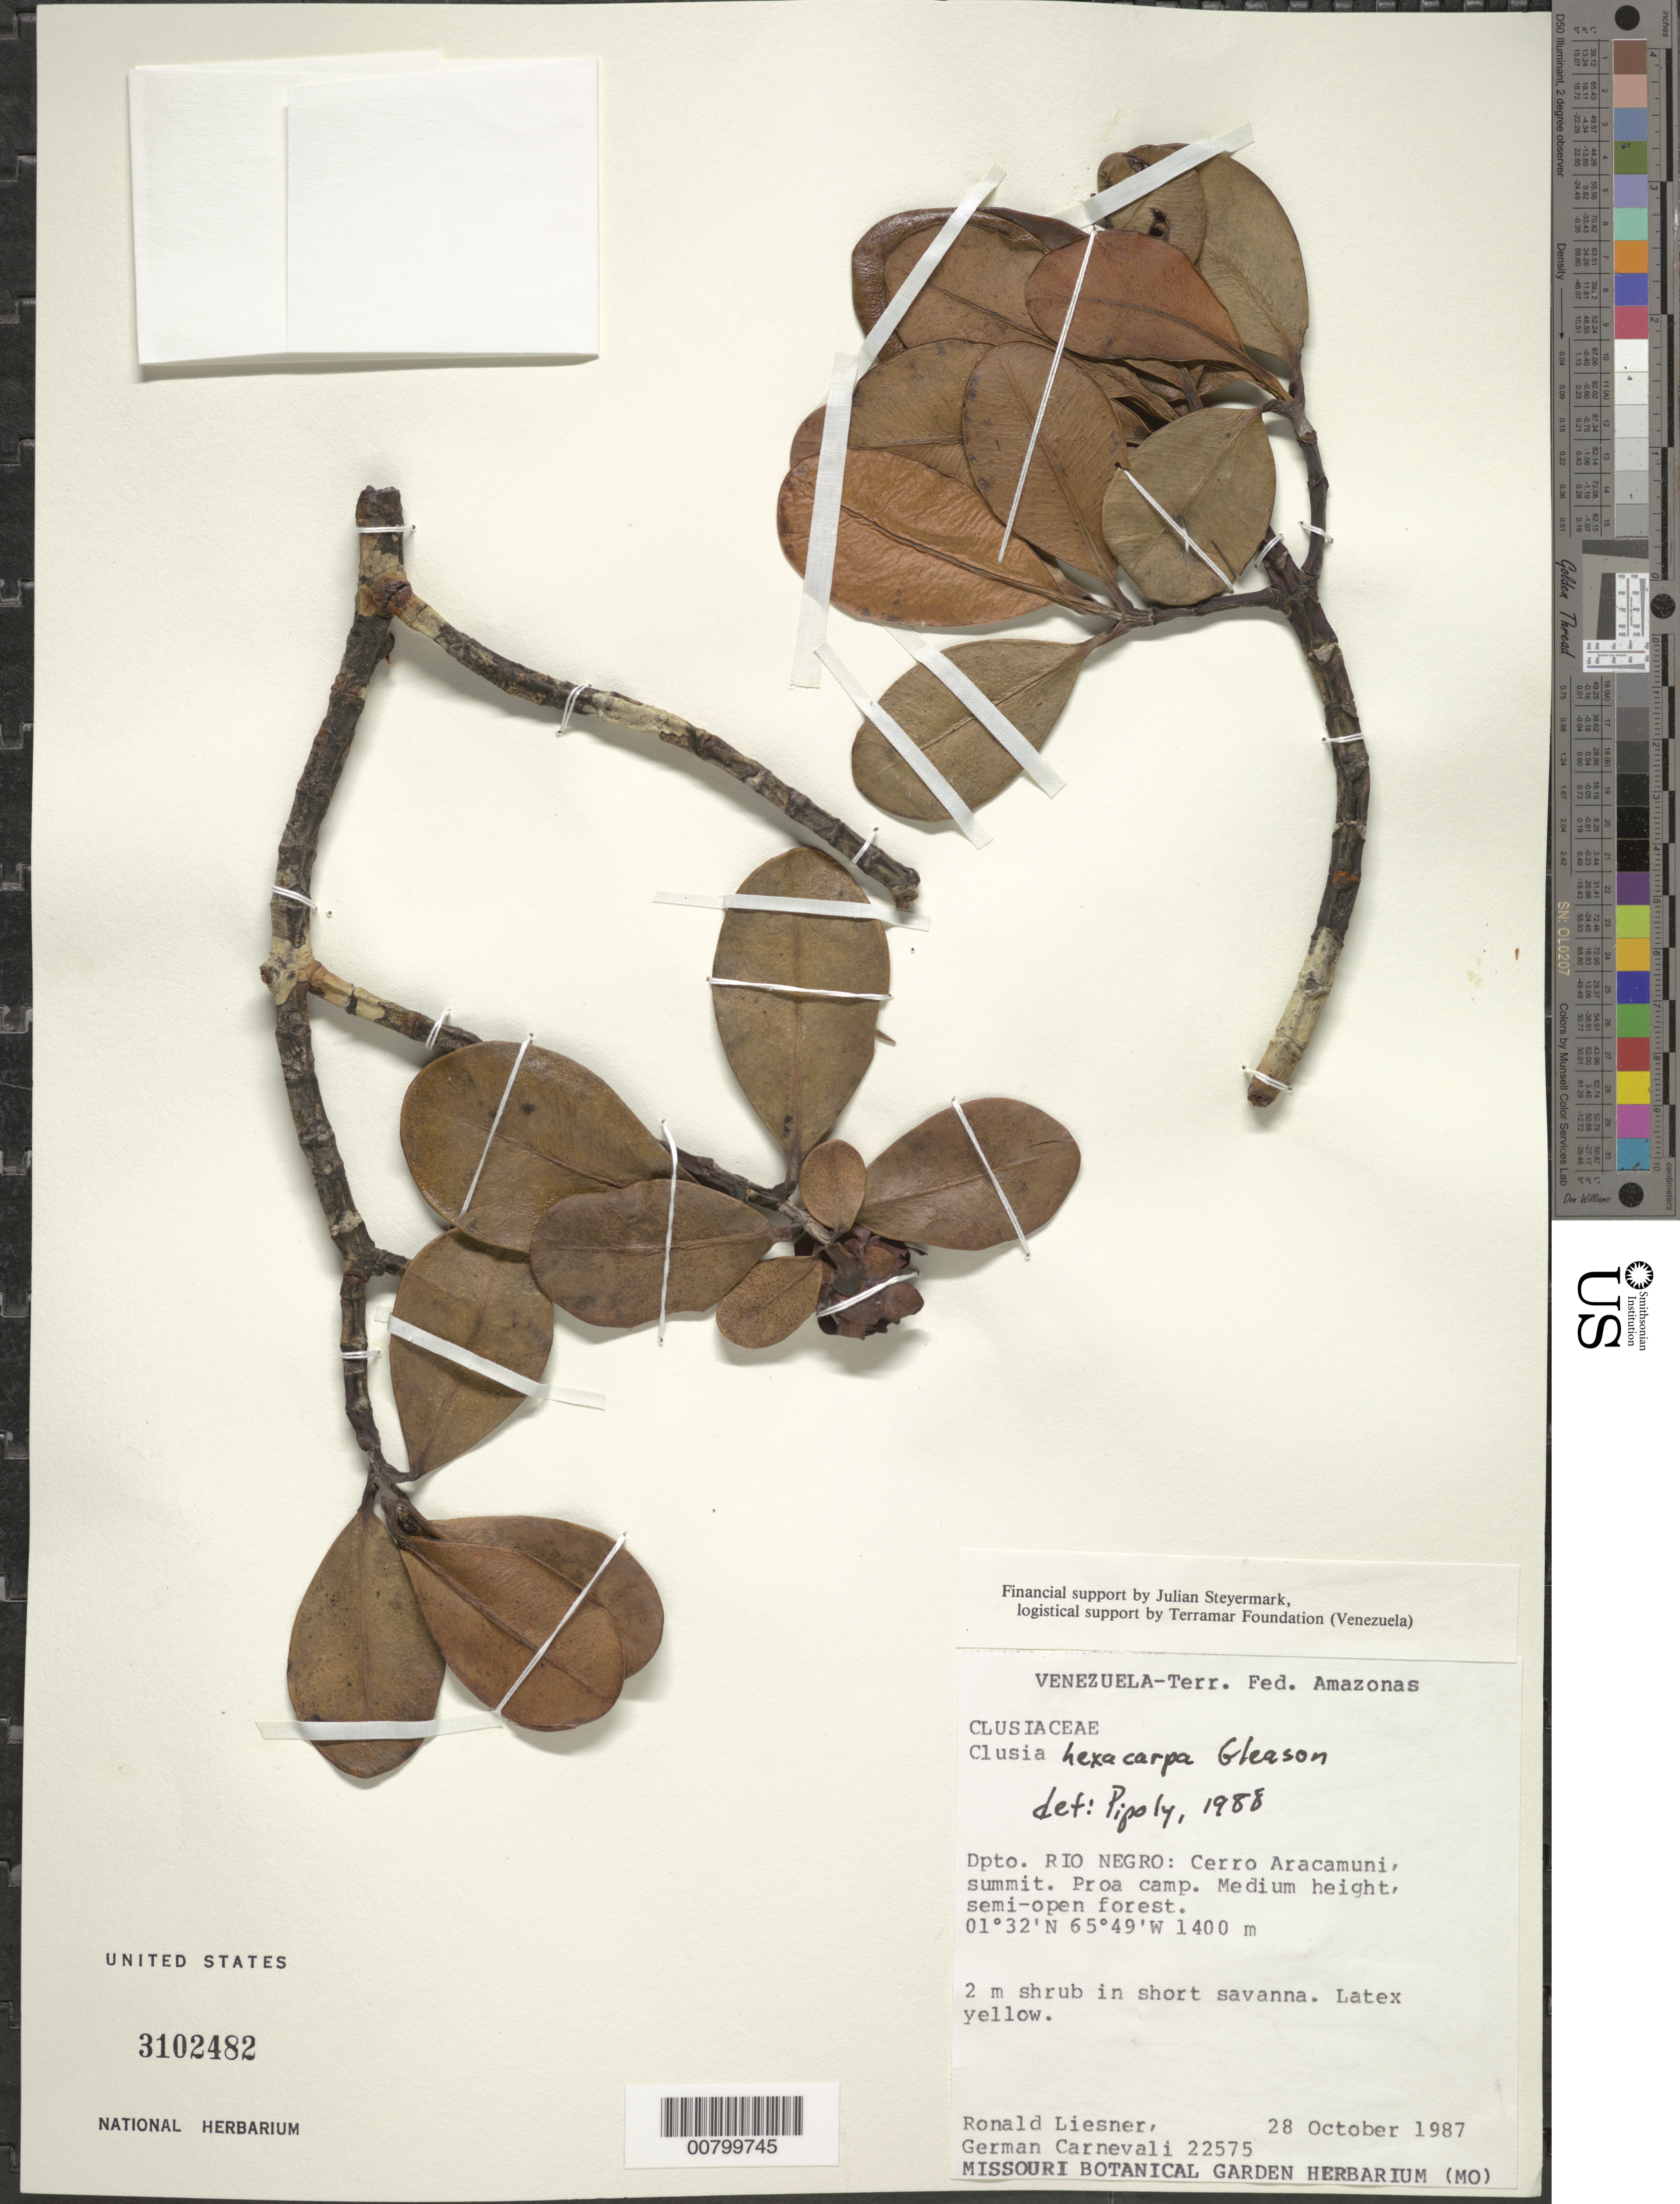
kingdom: Plantae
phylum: Tracheophyta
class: Magnoliopsida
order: Malpighiales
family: Clusiaceae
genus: Clusia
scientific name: Clusia hexacarpa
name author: Gleason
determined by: Pipoly, J. J., III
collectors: R. L. Liesner & G. Carnevali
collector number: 22575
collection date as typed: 28-Oct-87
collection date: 1987-10-28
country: Venezuela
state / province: Amazonas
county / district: Río Negro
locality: Cerro Aracamuni, summit; Proa camp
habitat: Medium height, semi-open forest, in short savanna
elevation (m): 1400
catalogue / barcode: US 3102482